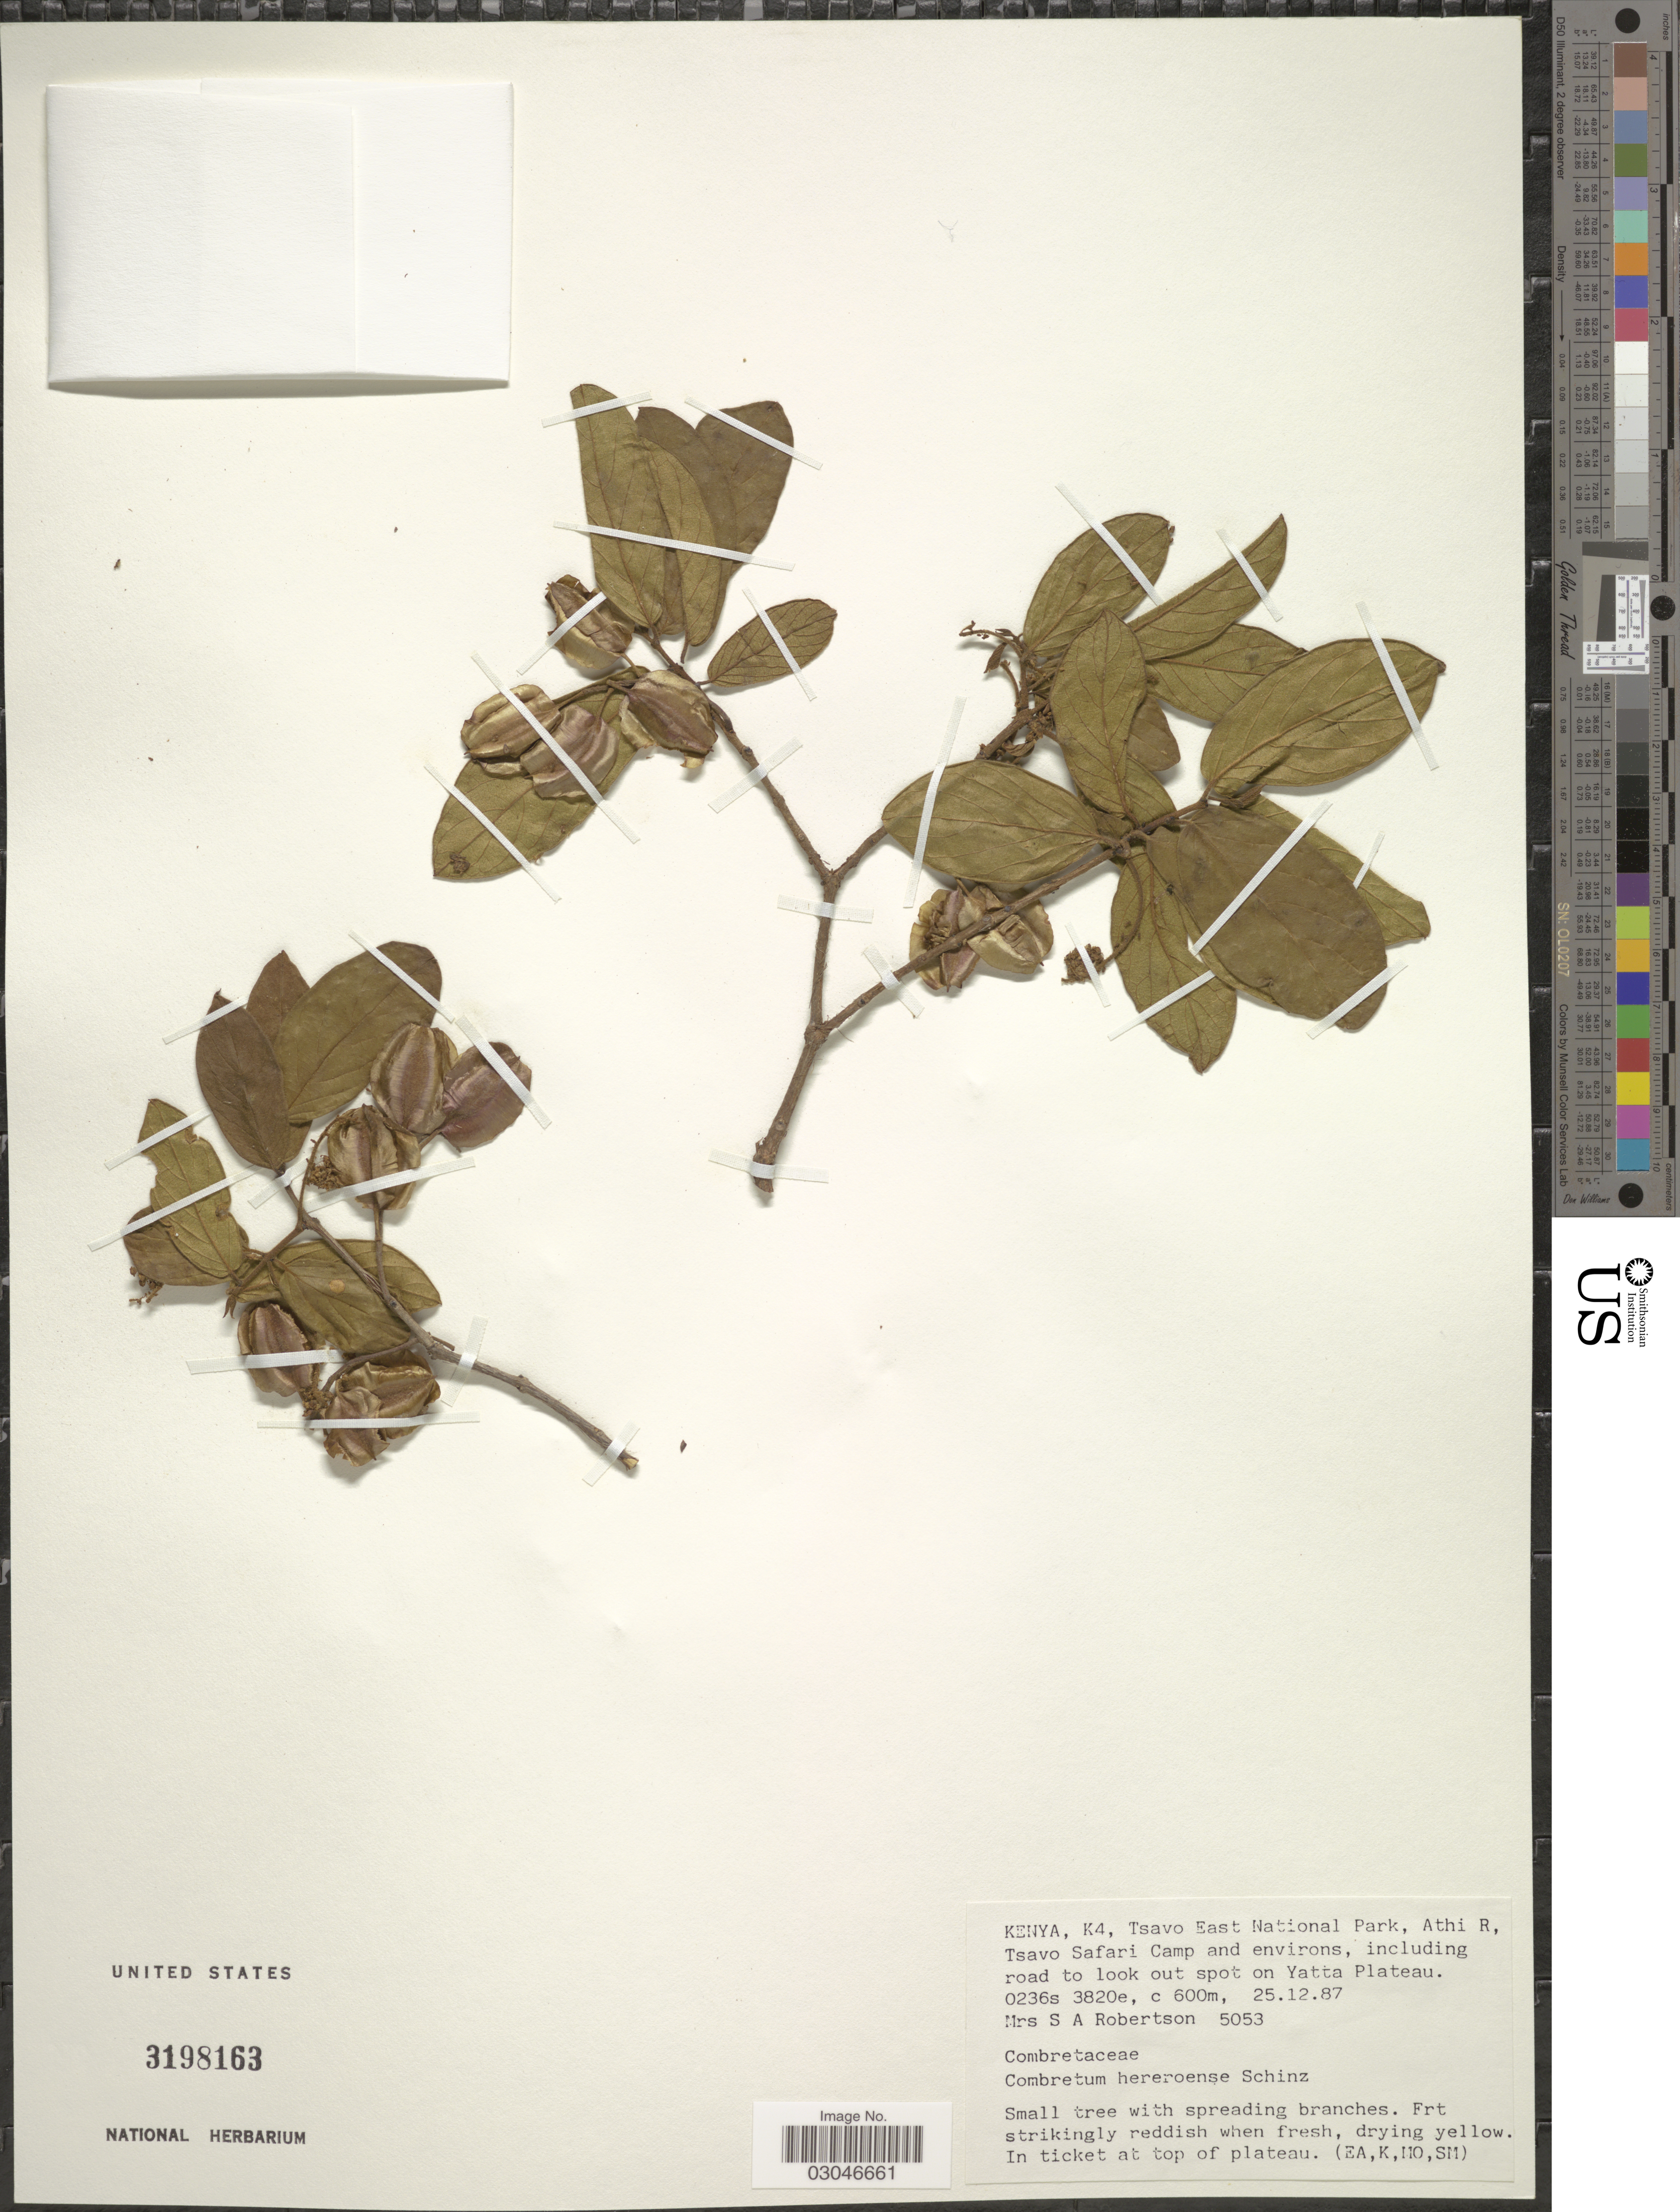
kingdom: Plantae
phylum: Tracheophyta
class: Magnoliopsida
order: Myrtales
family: Combretaceae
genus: Combretum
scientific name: Combretum hereroense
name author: Schinz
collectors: S. Robertson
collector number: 5053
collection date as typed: Transcribed d/m/y: 25/12/87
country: Kenya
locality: K4, Tsavo East National Park, Athi R, Tsavo Safari Camp and environs, including road to look out spot on Yatta Plateau.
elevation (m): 600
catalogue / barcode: US 3198163